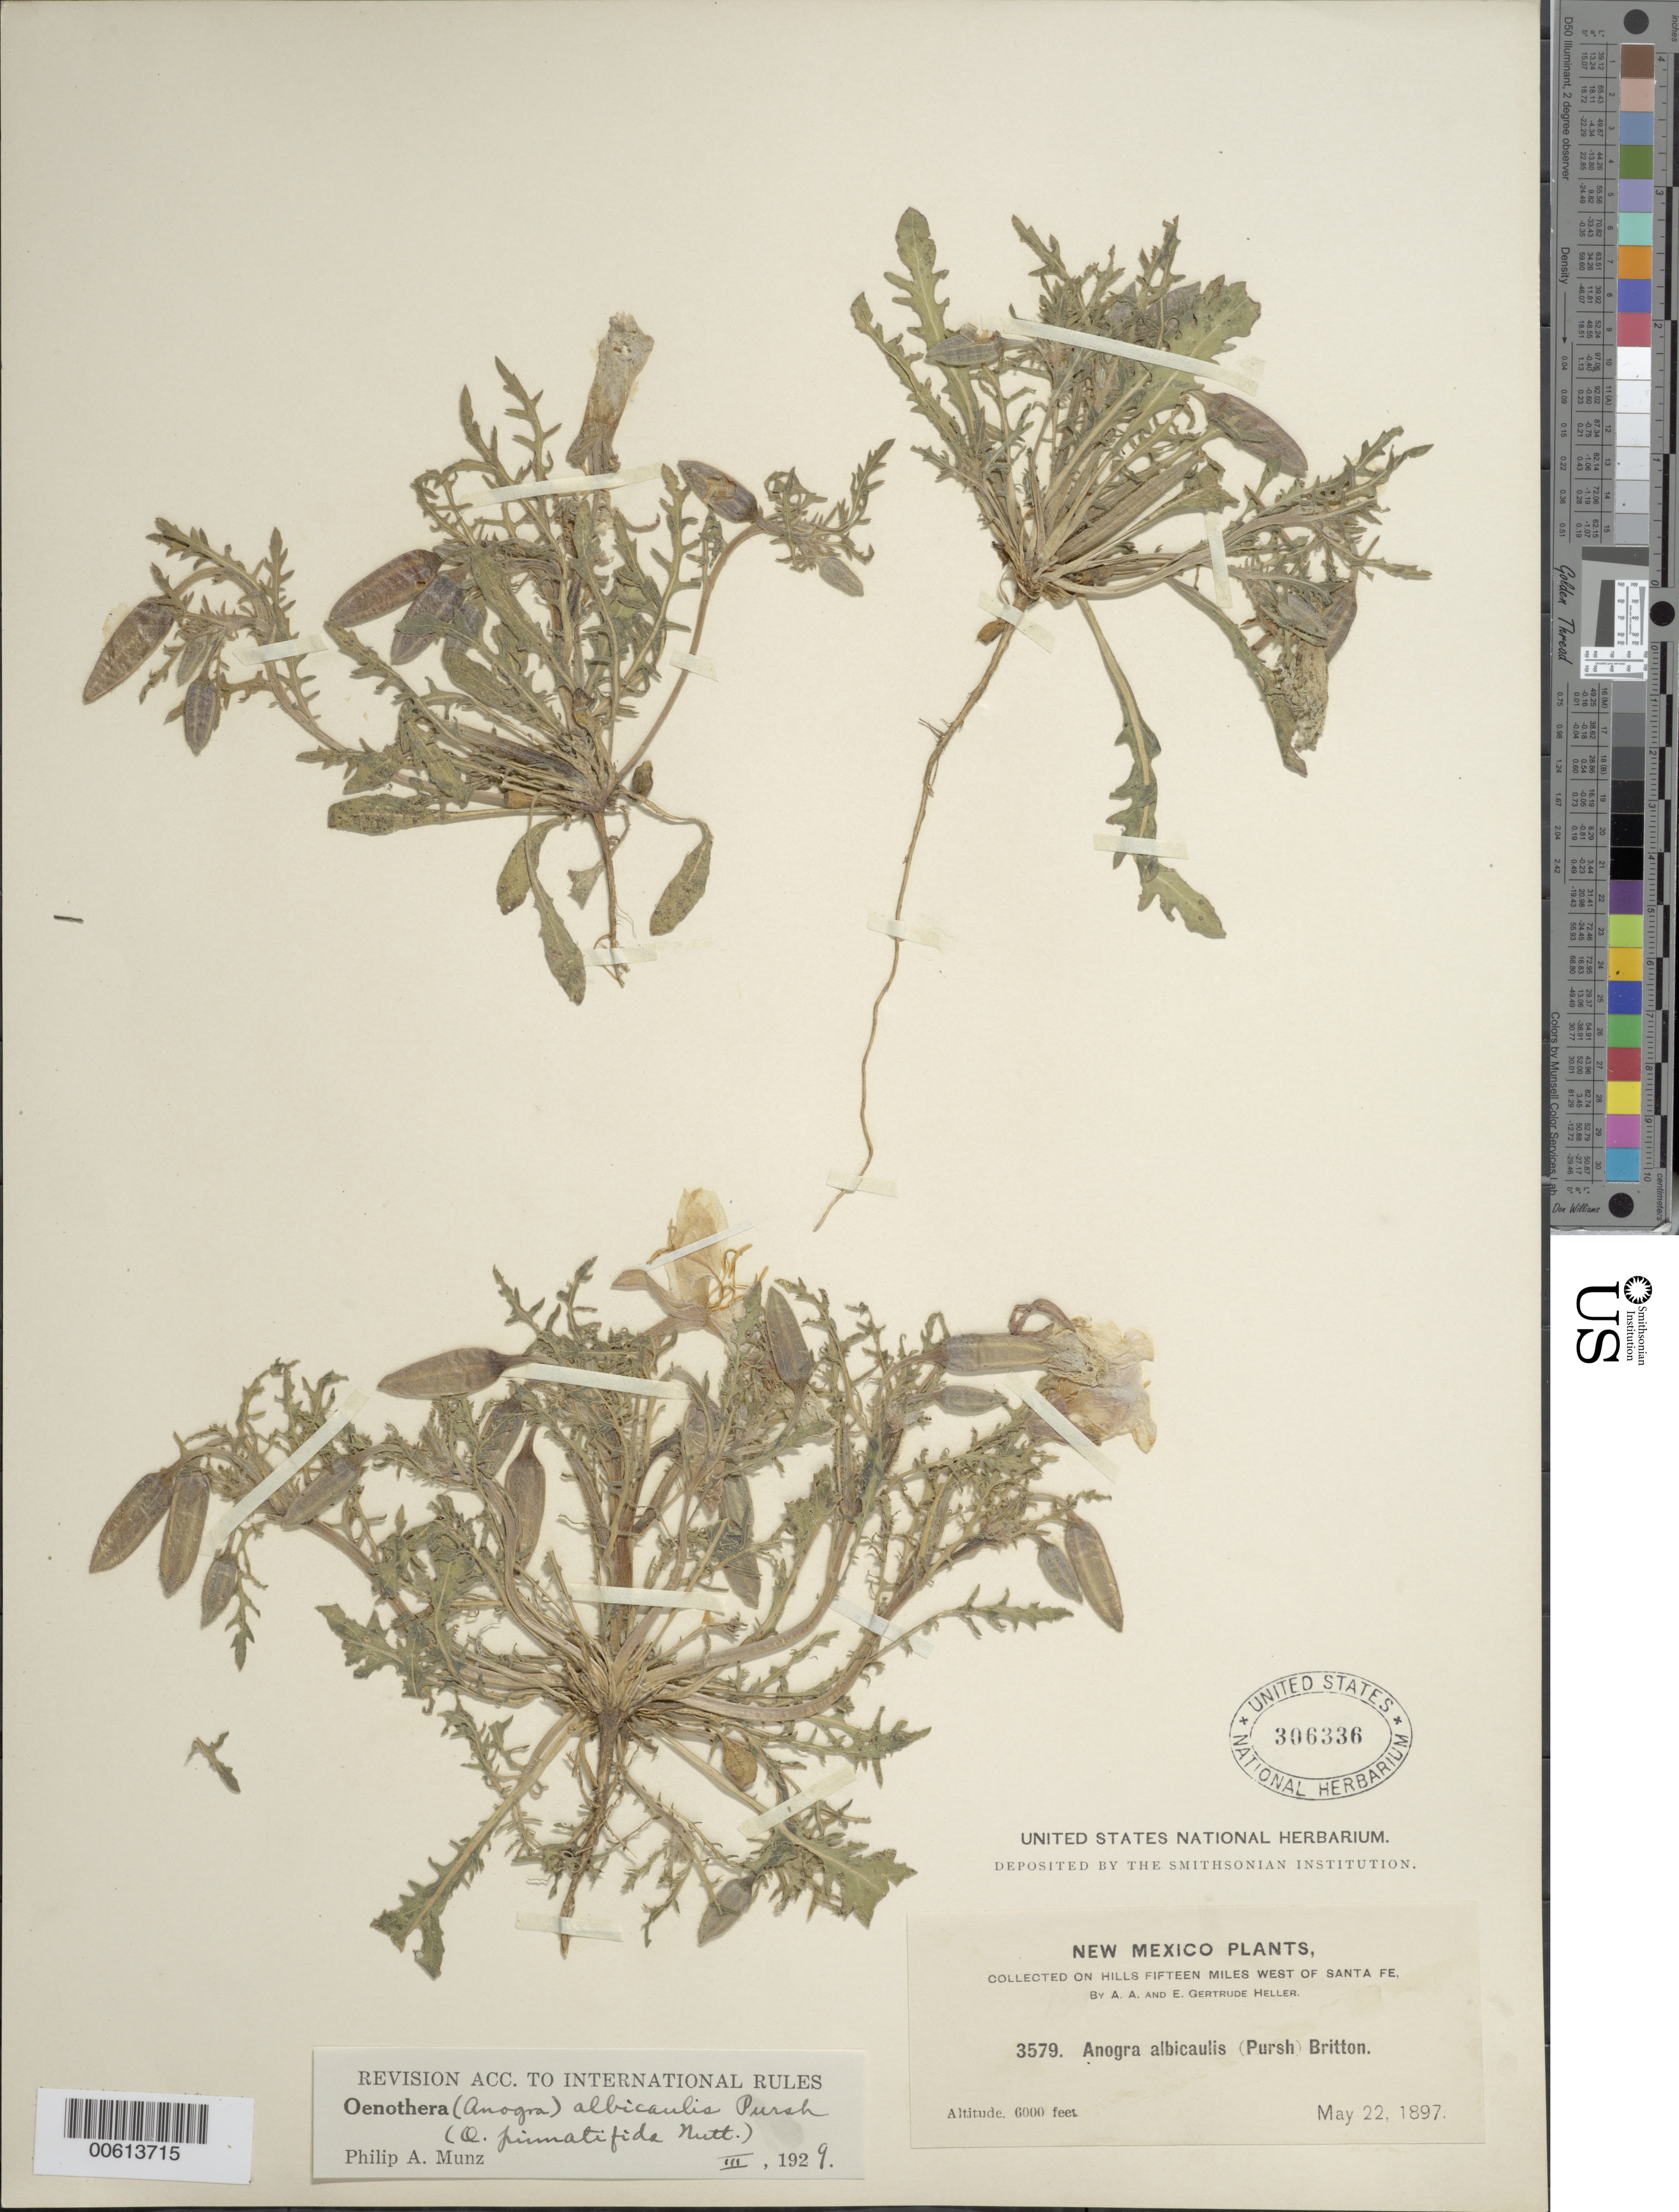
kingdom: Plantae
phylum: Tracheophyta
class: Magnoliopsida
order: Myrtales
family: Onagraceae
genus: Oenothera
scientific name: Oenothera albicaulis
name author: Pursh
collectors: A. A. Heller & E. G. Heller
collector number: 3579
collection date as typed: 22 May 1897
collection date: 1897-05-22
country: United States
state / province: New Mexico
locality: W of Santa Fe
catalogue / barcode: US 306336